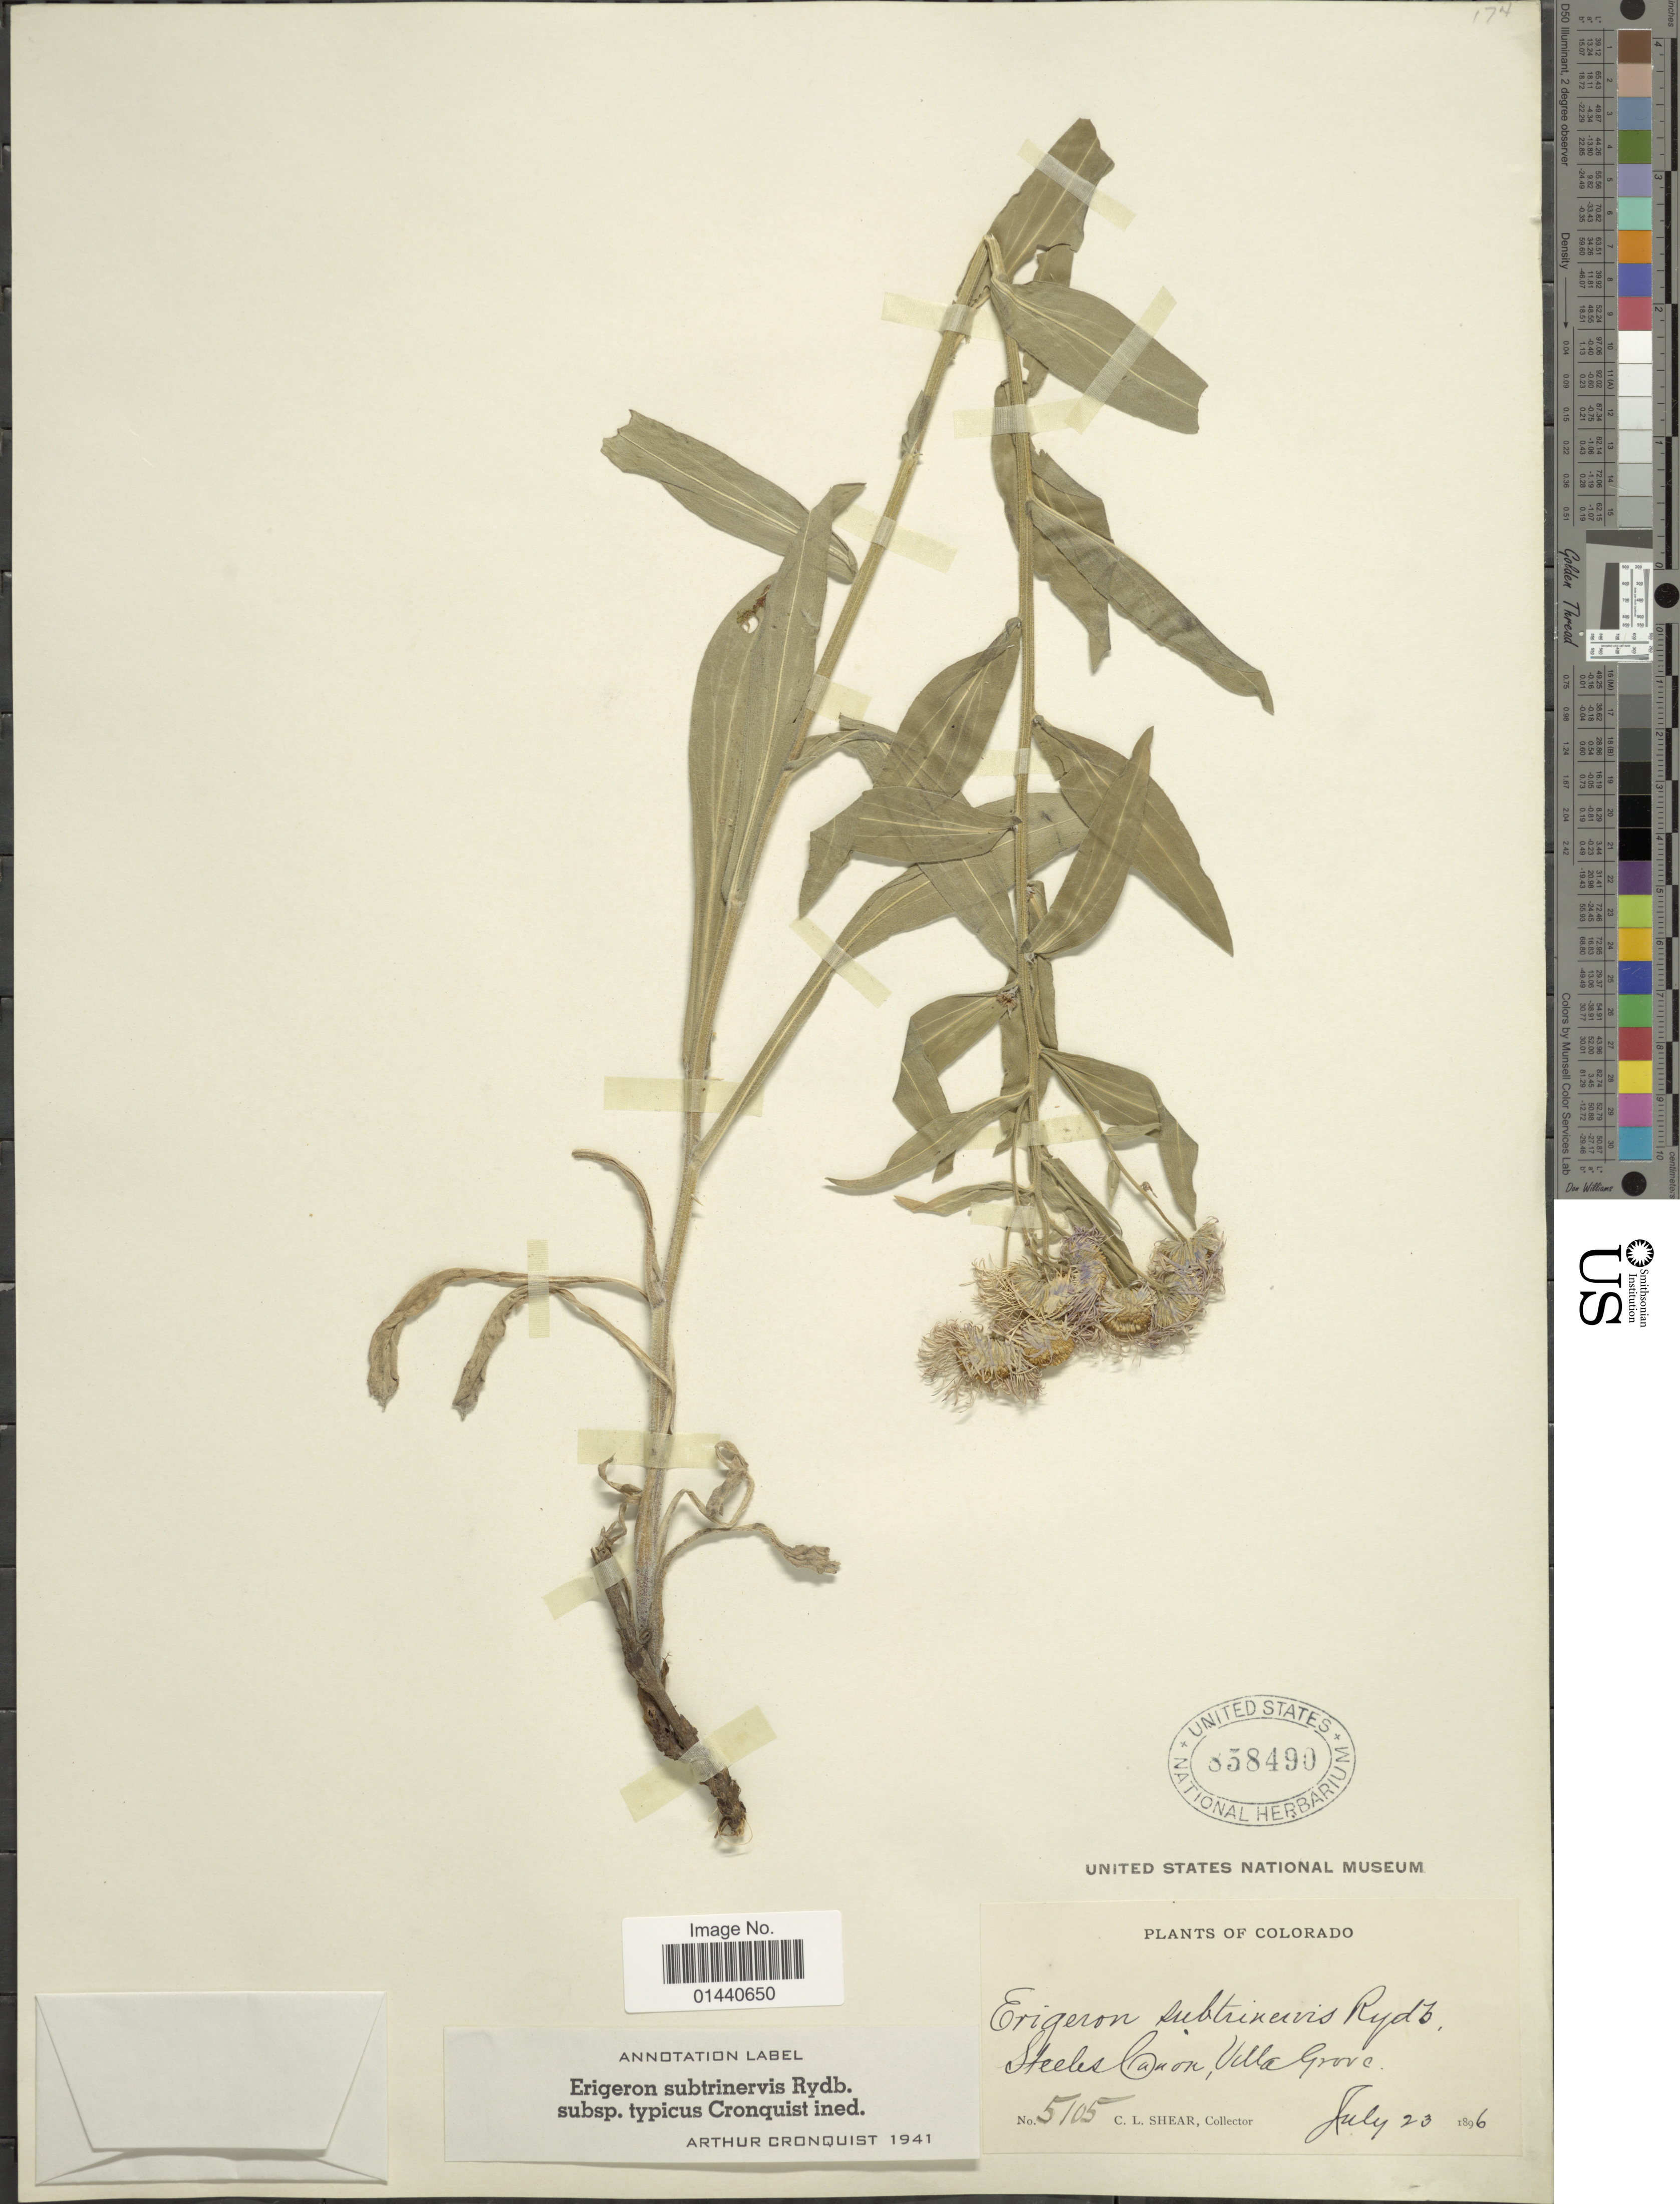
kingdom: Plantae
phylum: Tracheophyta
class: Magnoliopsida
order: Asterales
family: Asteraceae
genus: Erigeron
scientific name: Erigeron subtrinervis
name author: Rydb. ex Porter & Britton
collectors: C. L. Shear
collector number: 5105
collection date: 1896-07-23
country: United States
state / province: Colorado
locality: Steeks Canon, Villa Grove.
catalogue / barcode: US 858490